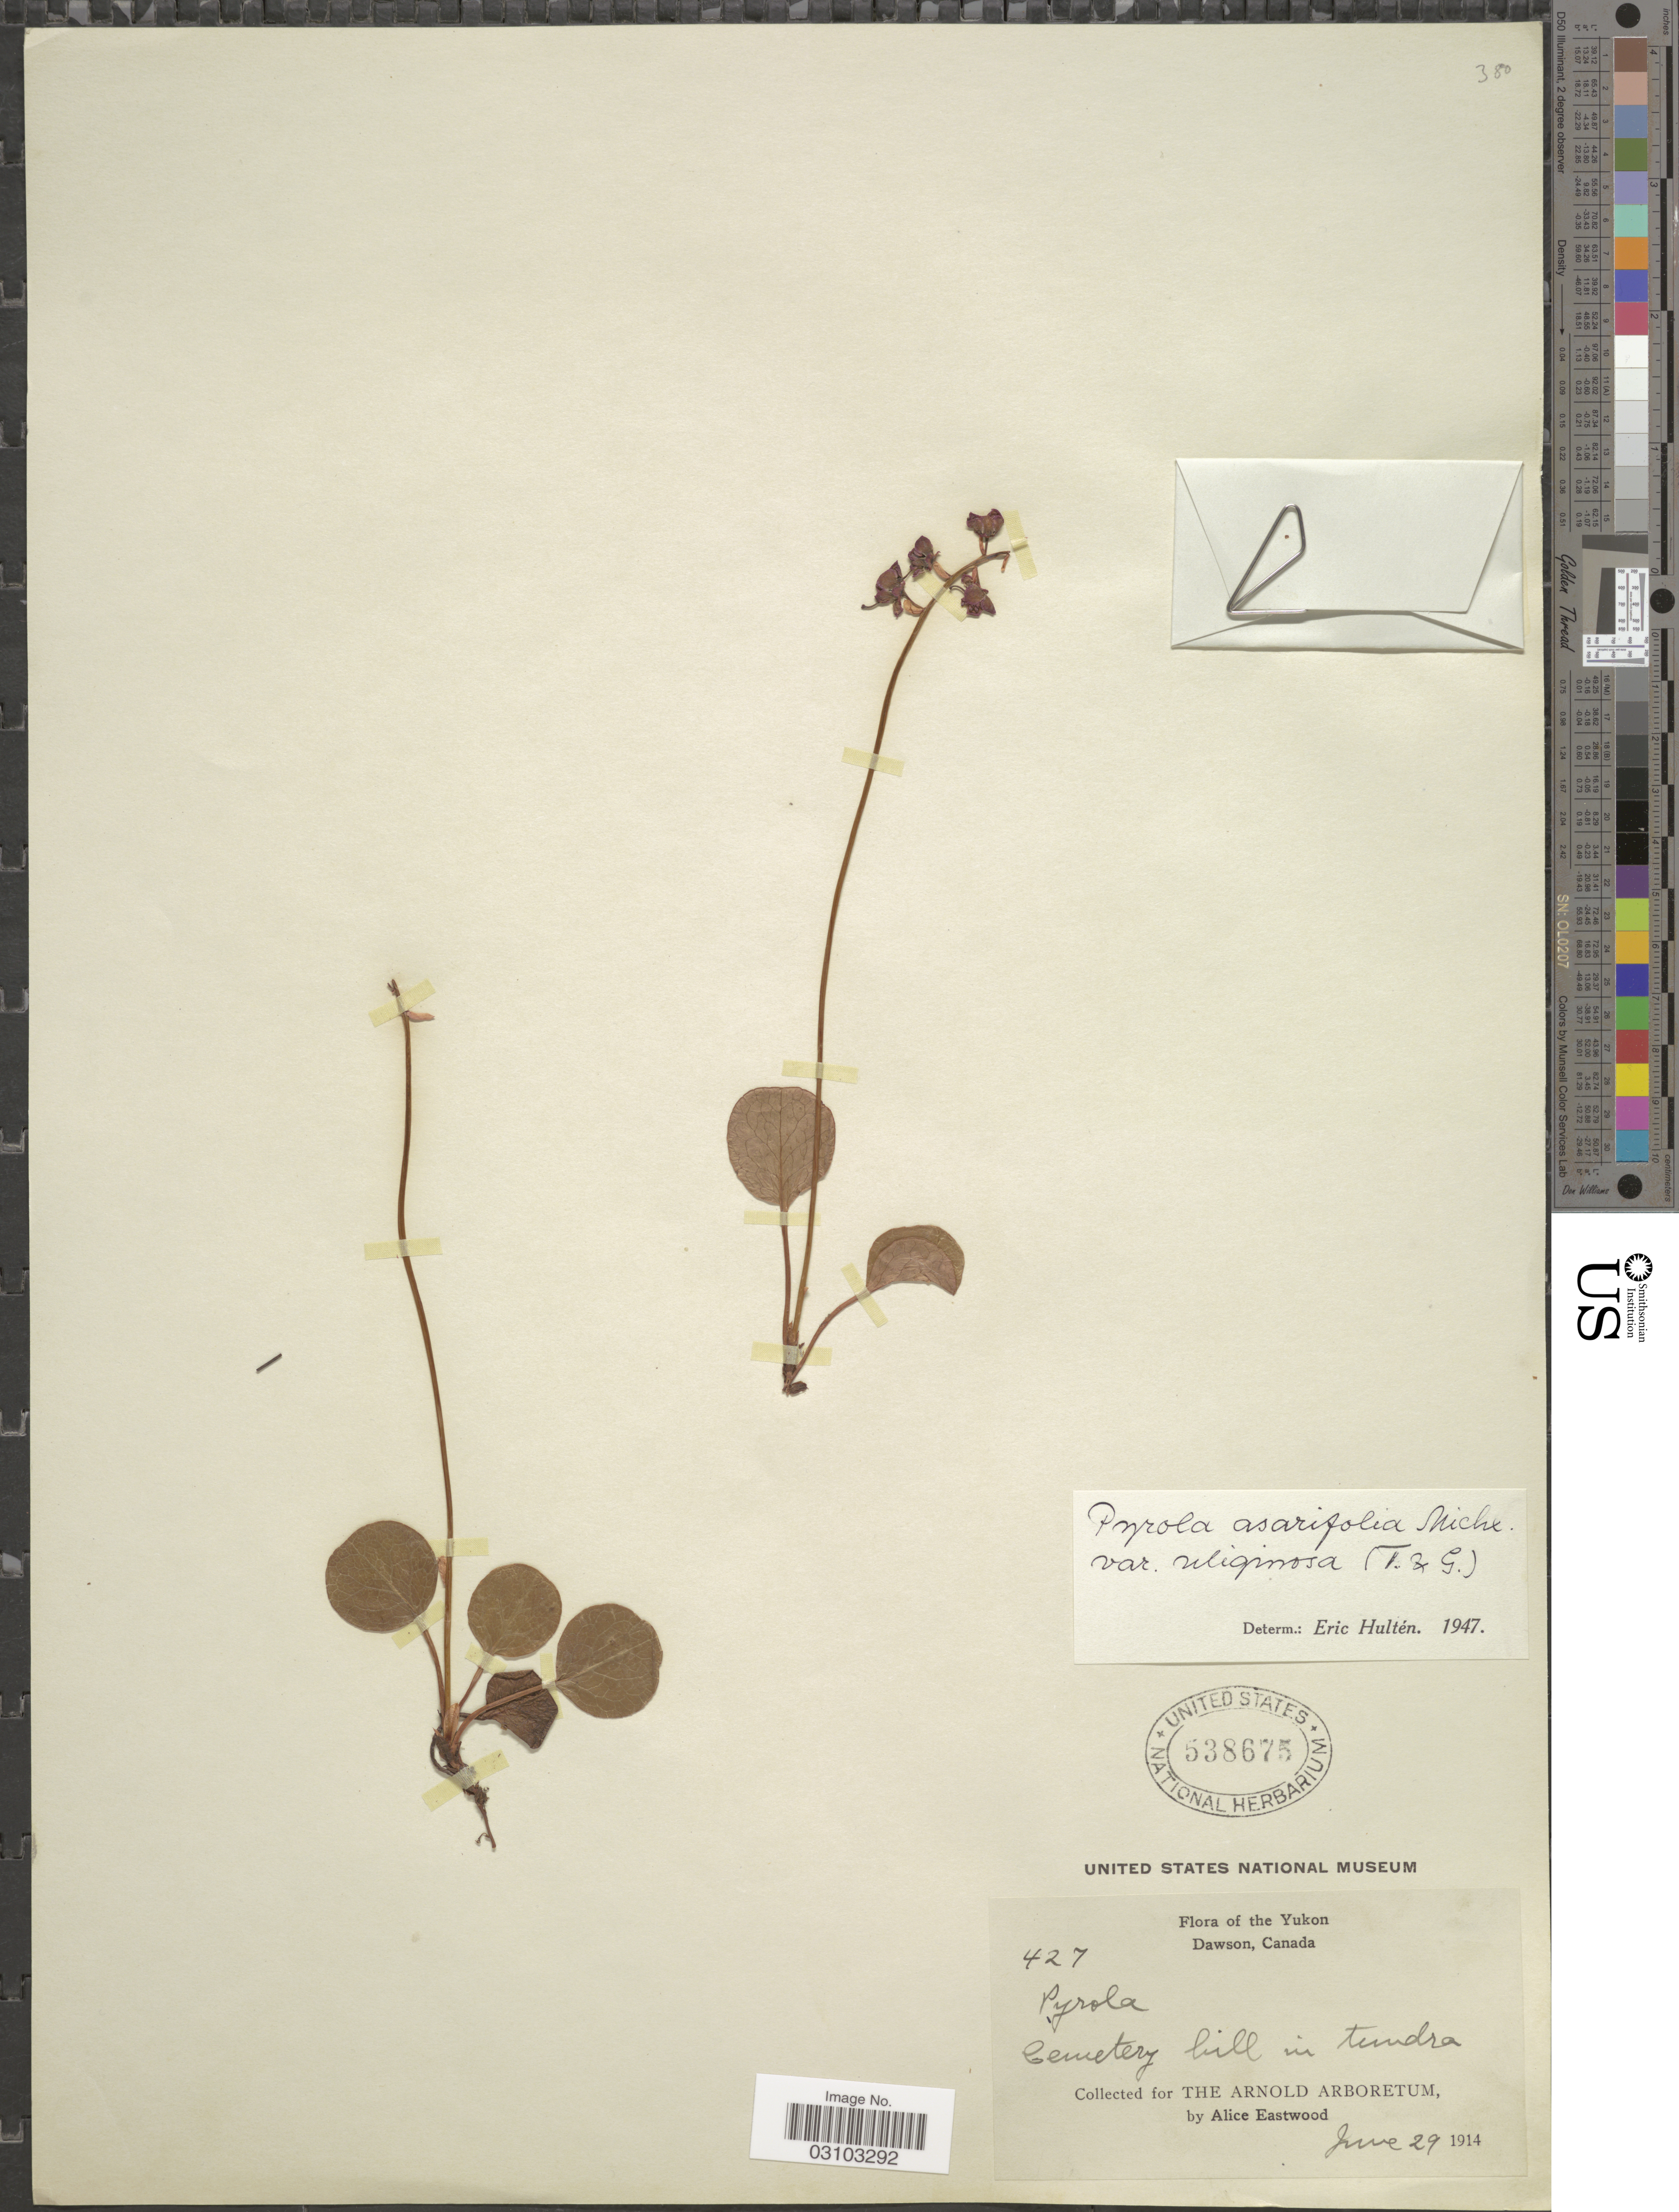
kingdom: Plantae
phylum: Tracheophyta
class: Magnoliopsida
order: Ericales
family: Ericaceae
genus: Pyrola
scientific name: Pyrola asarifolia var. uliginosa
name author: (Torr. & A. Gray) A. Gray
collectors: A. Eastwood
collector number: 427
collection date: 1914-06-29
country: Canada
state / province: Yukon Territory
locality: Yukon, Dawson, Cemetery hill in tundra.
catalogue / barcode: US 538675